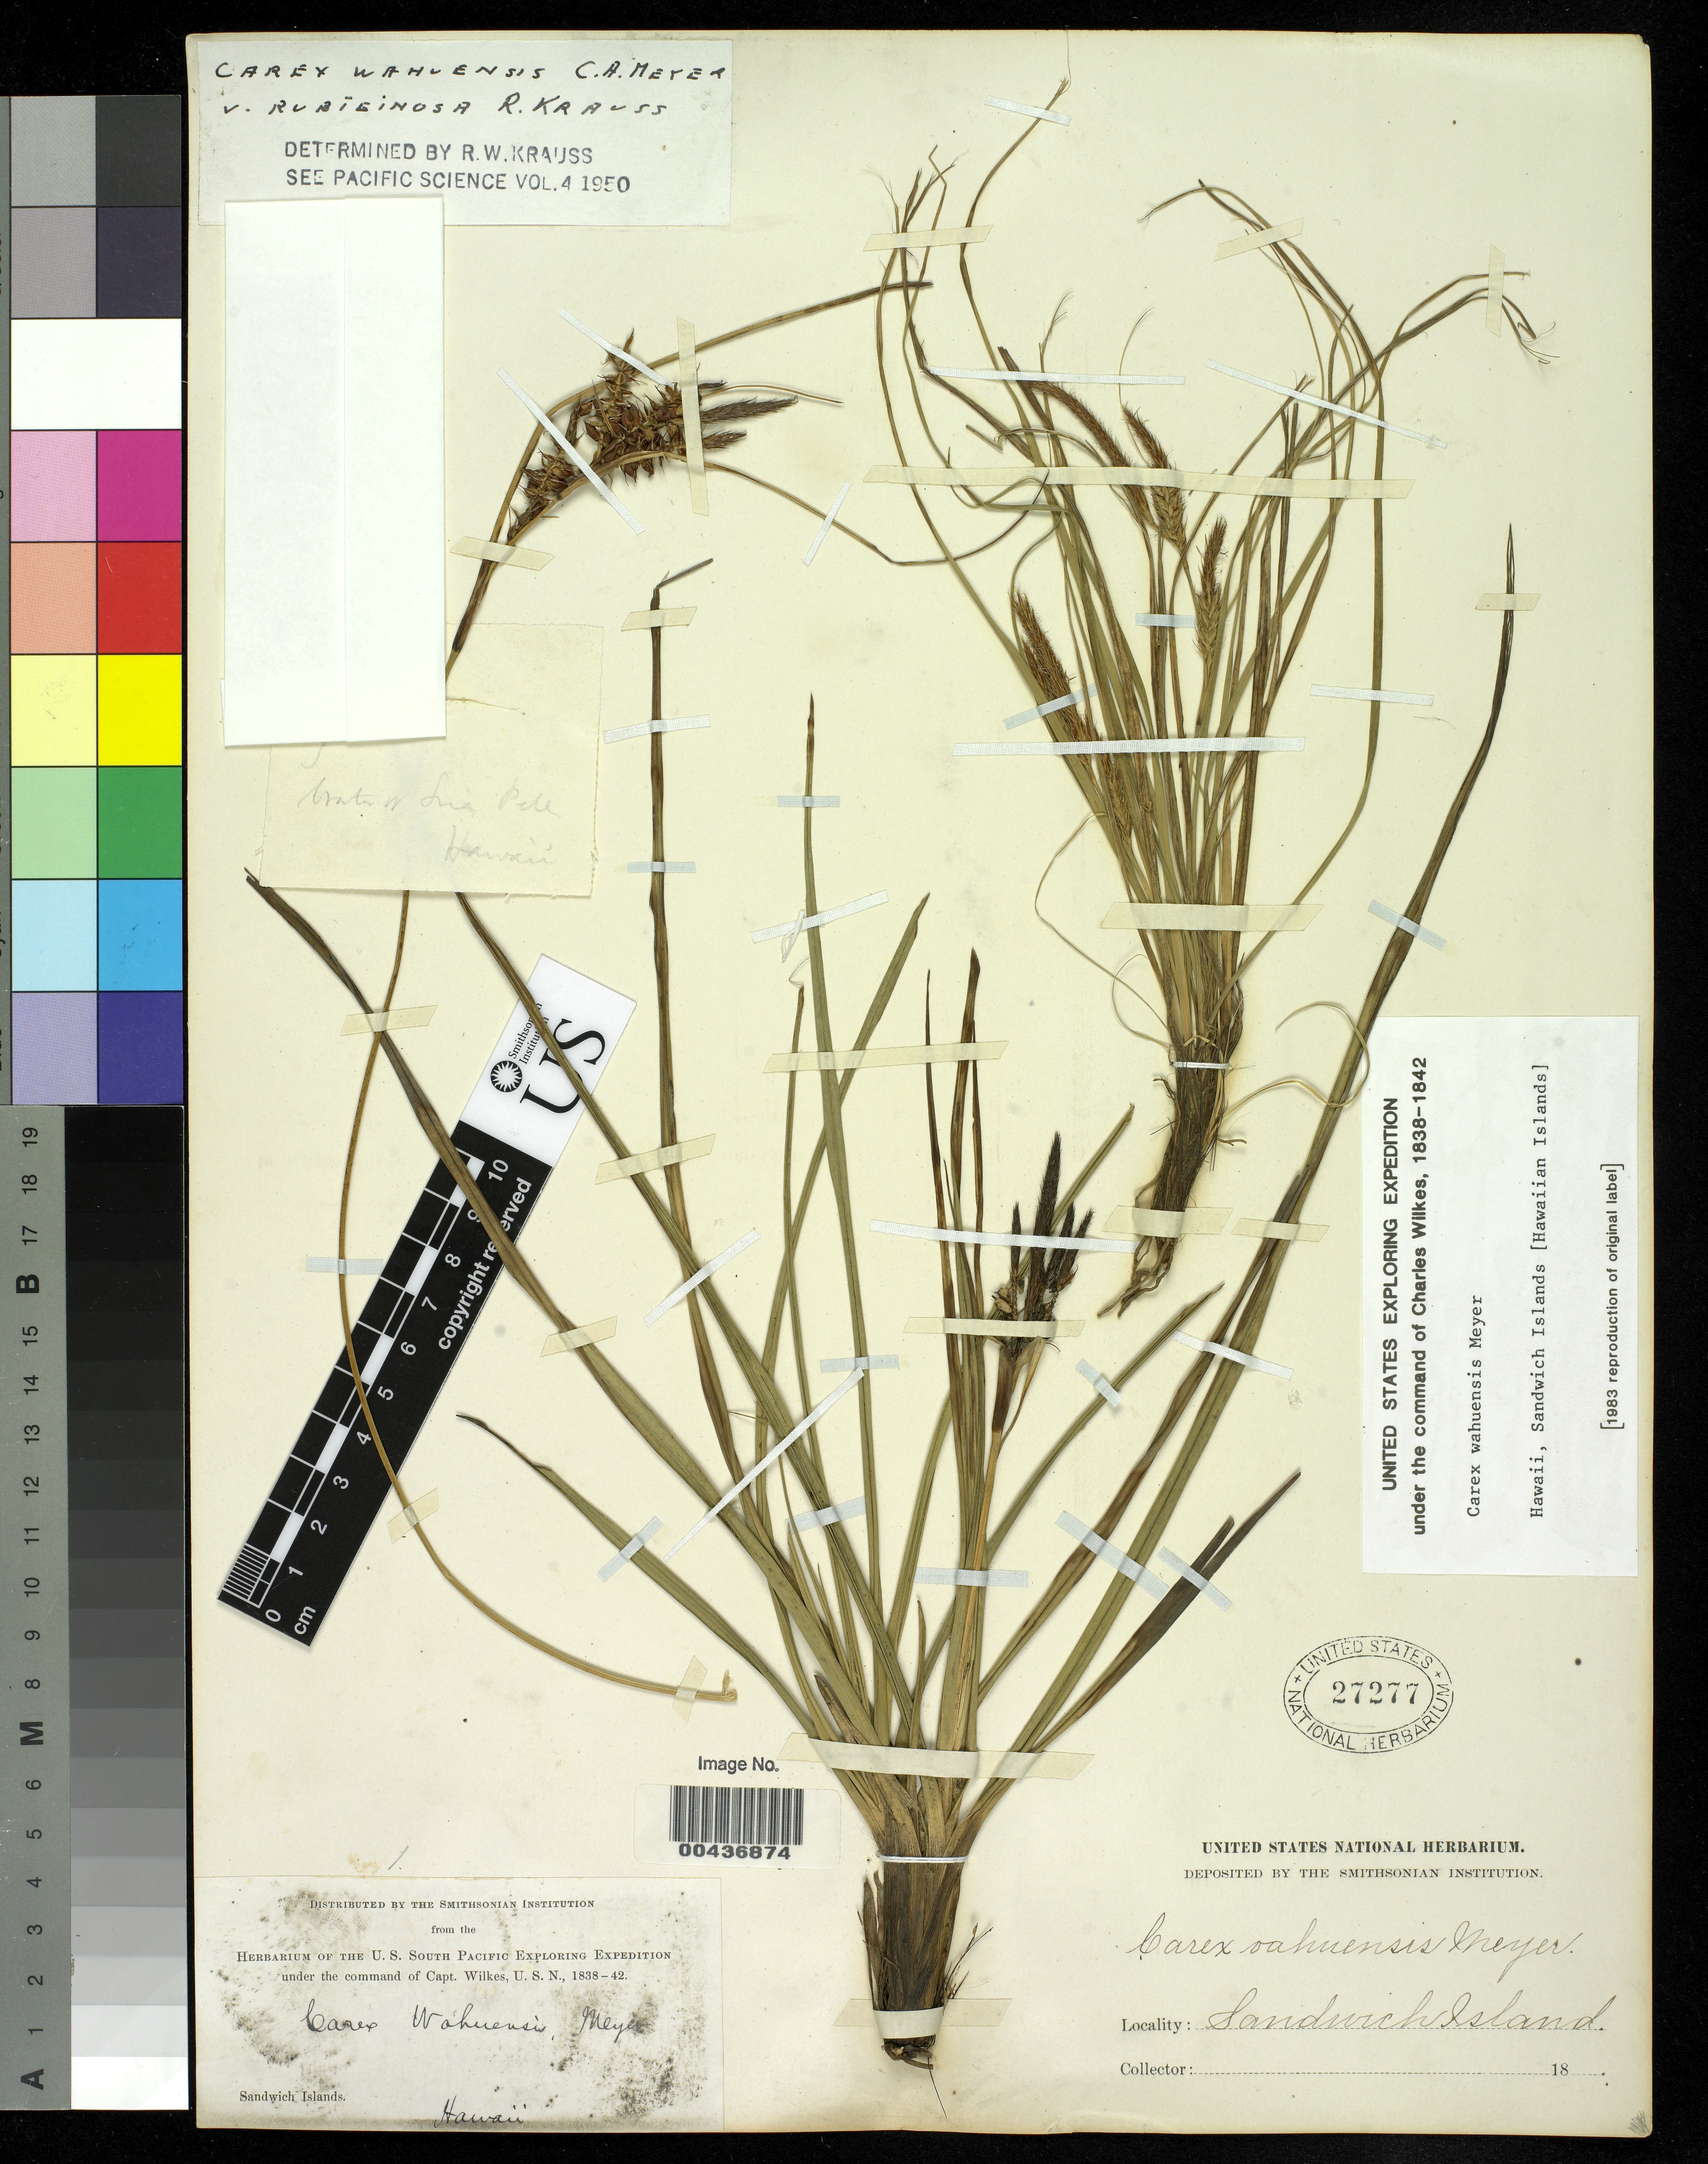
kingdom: Plantae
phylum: Tracheophyta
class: Liliopsida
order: Poales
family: Cyperaceae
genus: Carex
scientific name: Carex wahuensis subsp. rubiginosa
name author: (R.W. Krauss) T. Koyama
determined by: Krauss, R. W.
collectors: Wilkes Explor. Exped.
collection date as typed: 1838 to -- --- 1842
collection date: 1838/1842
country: United States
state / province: Hawaii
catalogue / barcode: US 27277